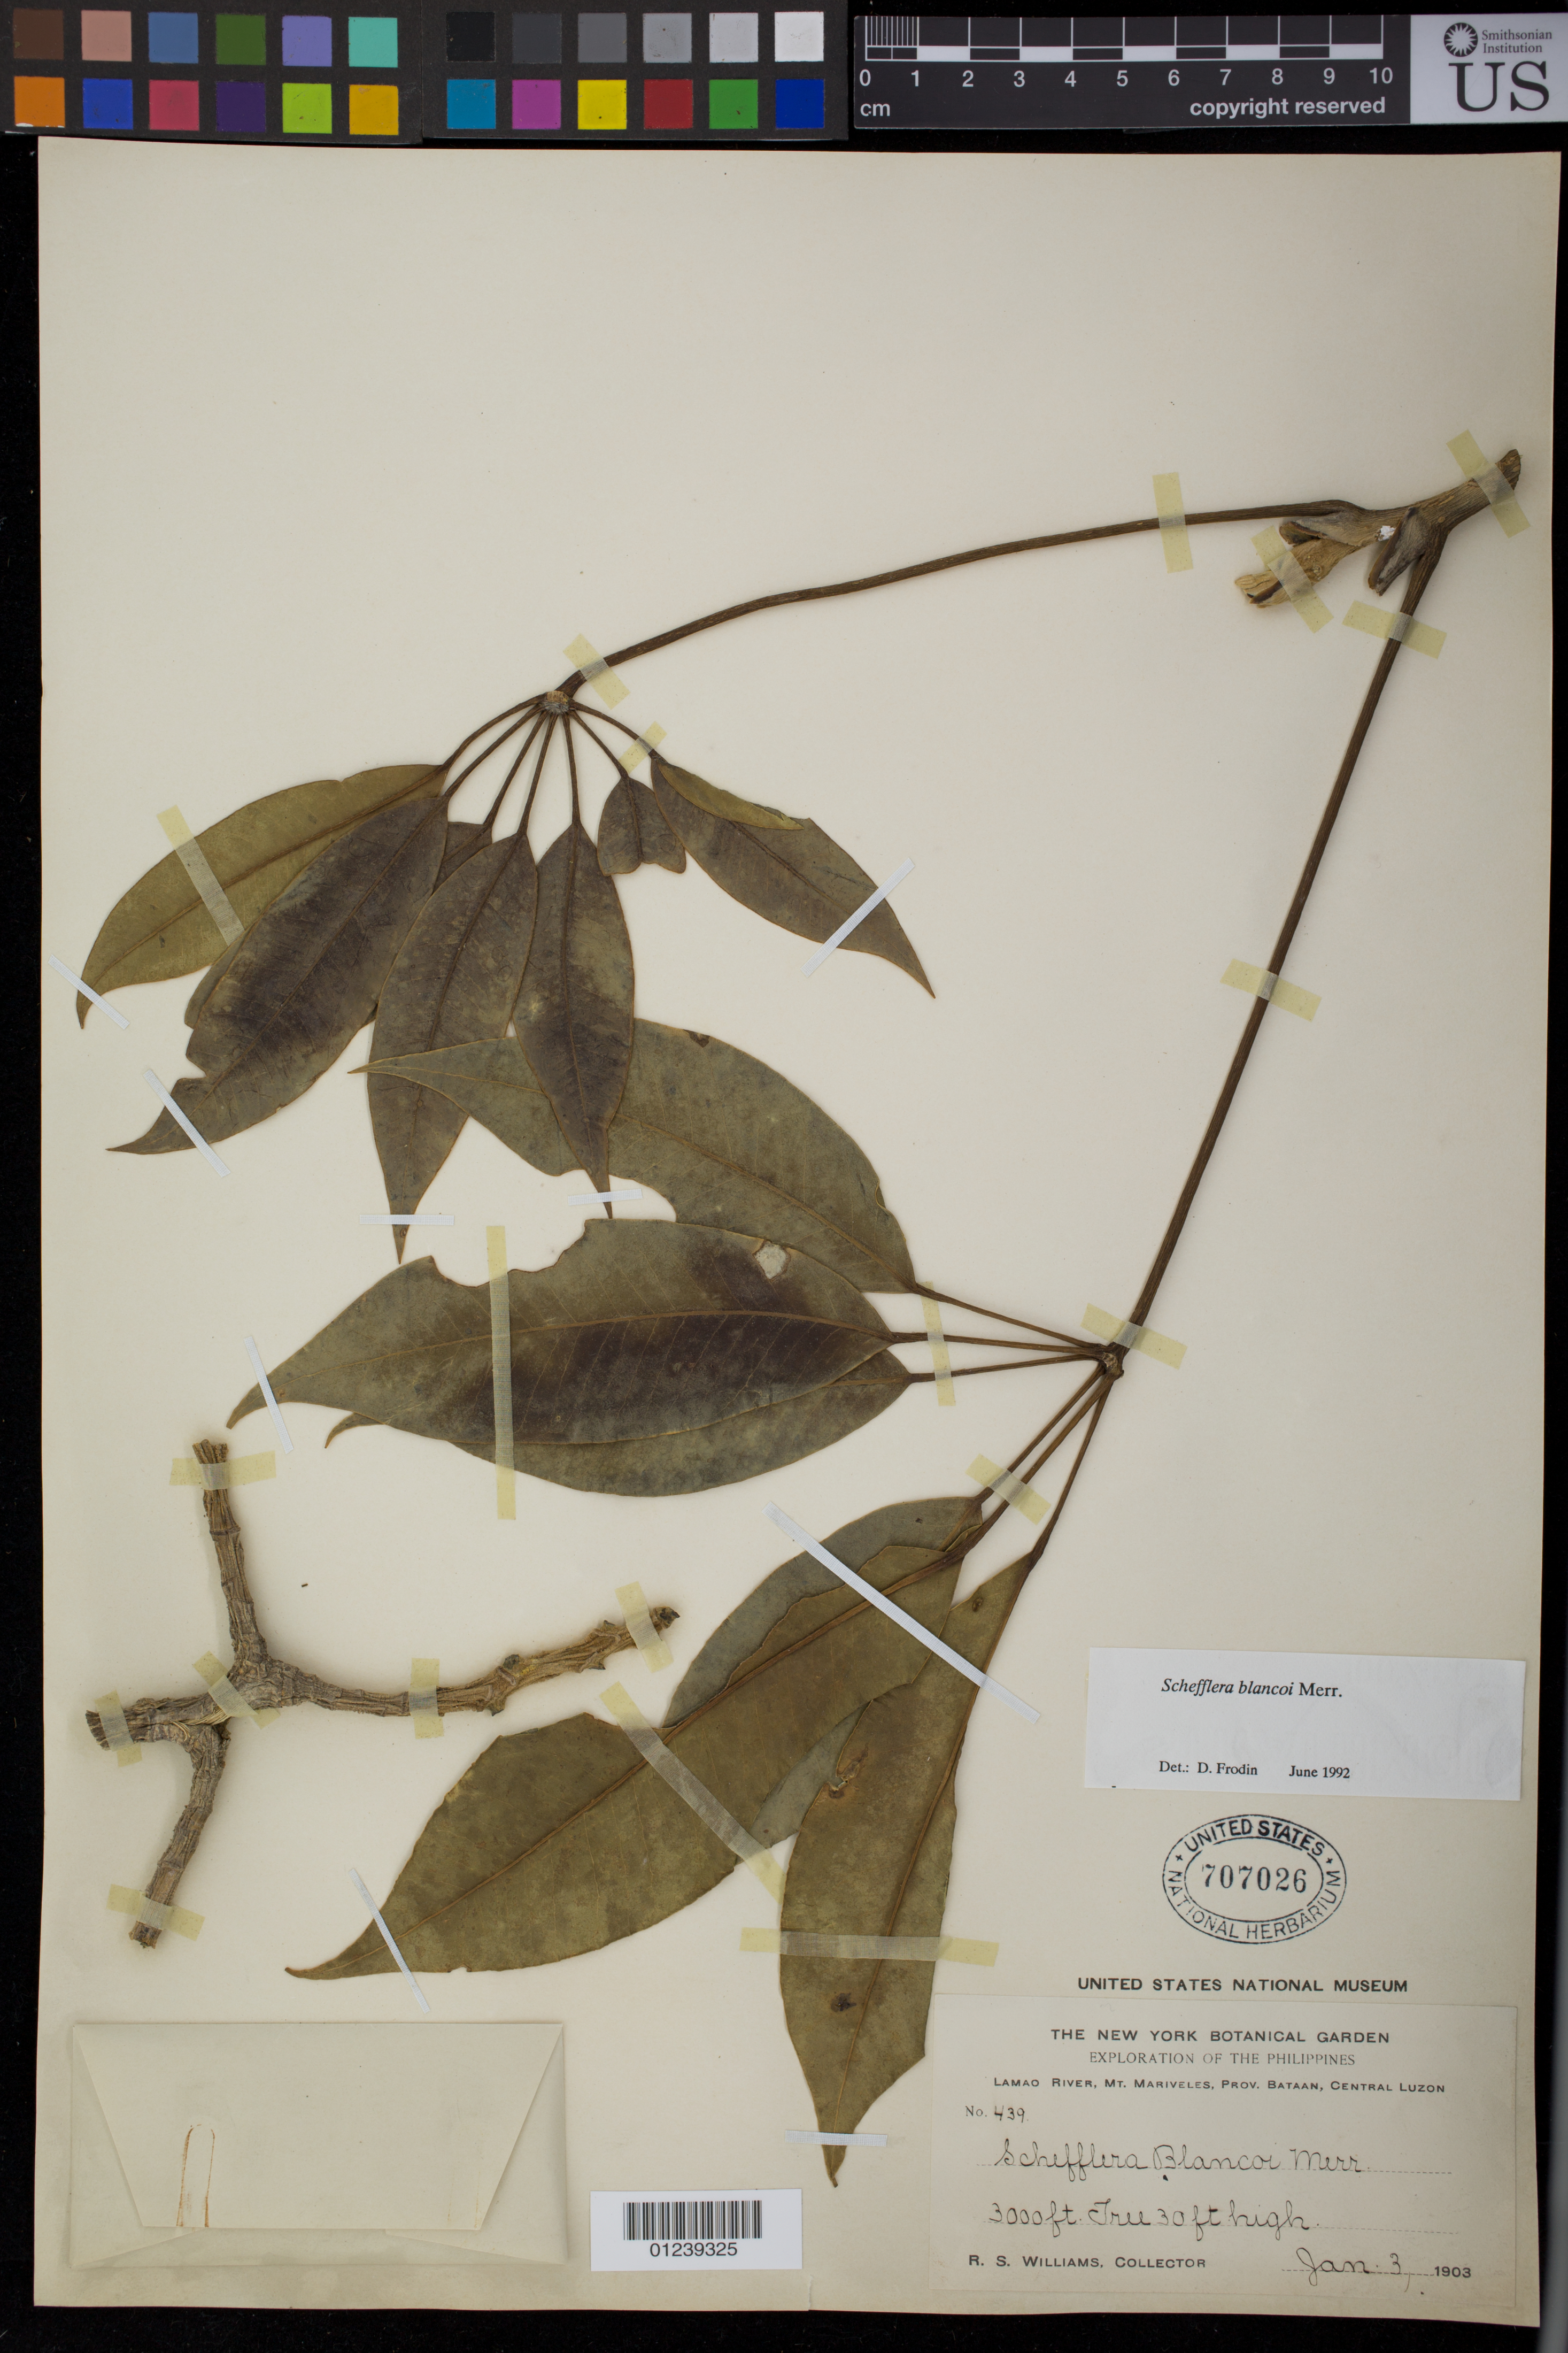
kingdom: Plantae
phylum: Tracheophyta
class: Magnoliopsida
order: Apiales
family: Araliaceae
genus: Schefflera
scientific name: Schefflera blancoi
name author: Merr.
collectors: R. S. Williams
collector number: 439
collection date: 1903-01-03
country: Philippines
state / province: Central Luzon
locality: Lamao River, Mt. Mariveles, Prov. Bataan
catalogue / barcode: US 707026